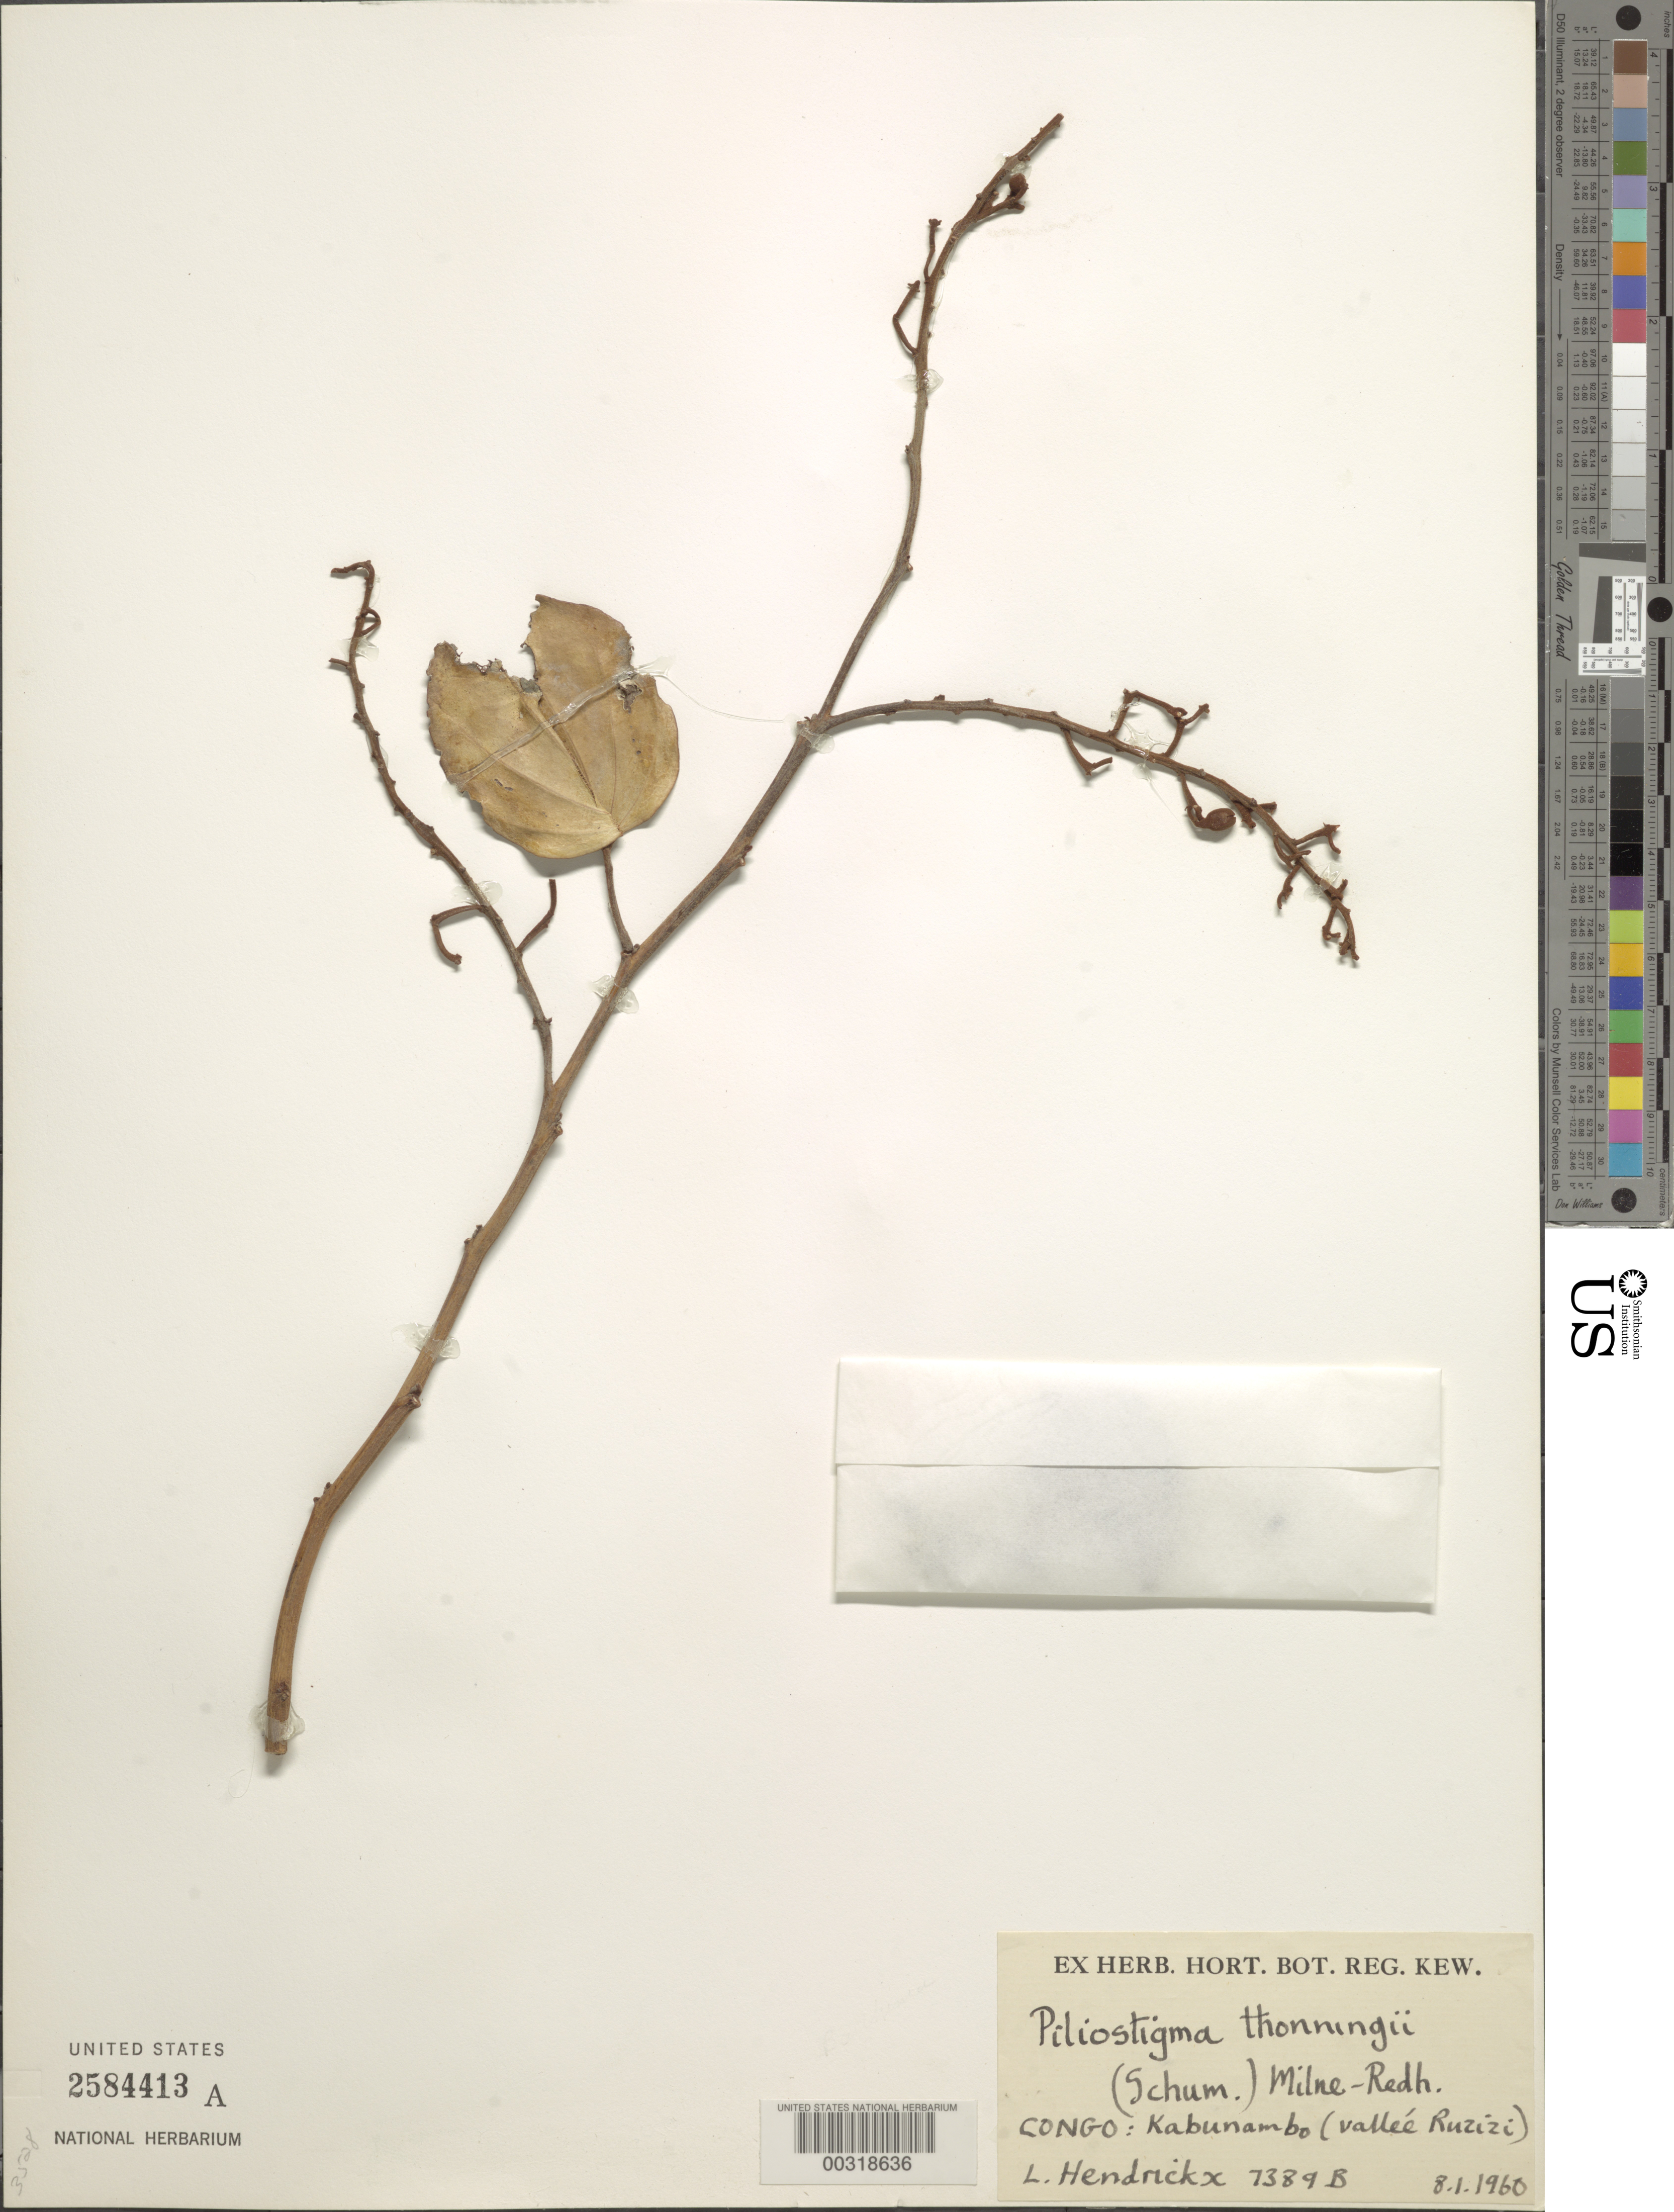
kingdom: Plantae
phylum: Tracheophyta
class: Magnoliopsida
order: Fabales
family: Fabaceae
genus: Piliostigma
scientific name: Piliostigma thonningii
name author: (Schumach.) Milne-Redh.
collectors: L. Hendrickx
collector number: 7389b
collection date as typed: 08 Jan 1960 or 01 Aug 1960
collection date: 1960-01-08 or 1960-08-01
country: Congo, Democratic Republic of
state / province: Sud-Kivu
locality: Kabunambo (Ruzizi Valley)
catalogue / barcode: US 2584413A